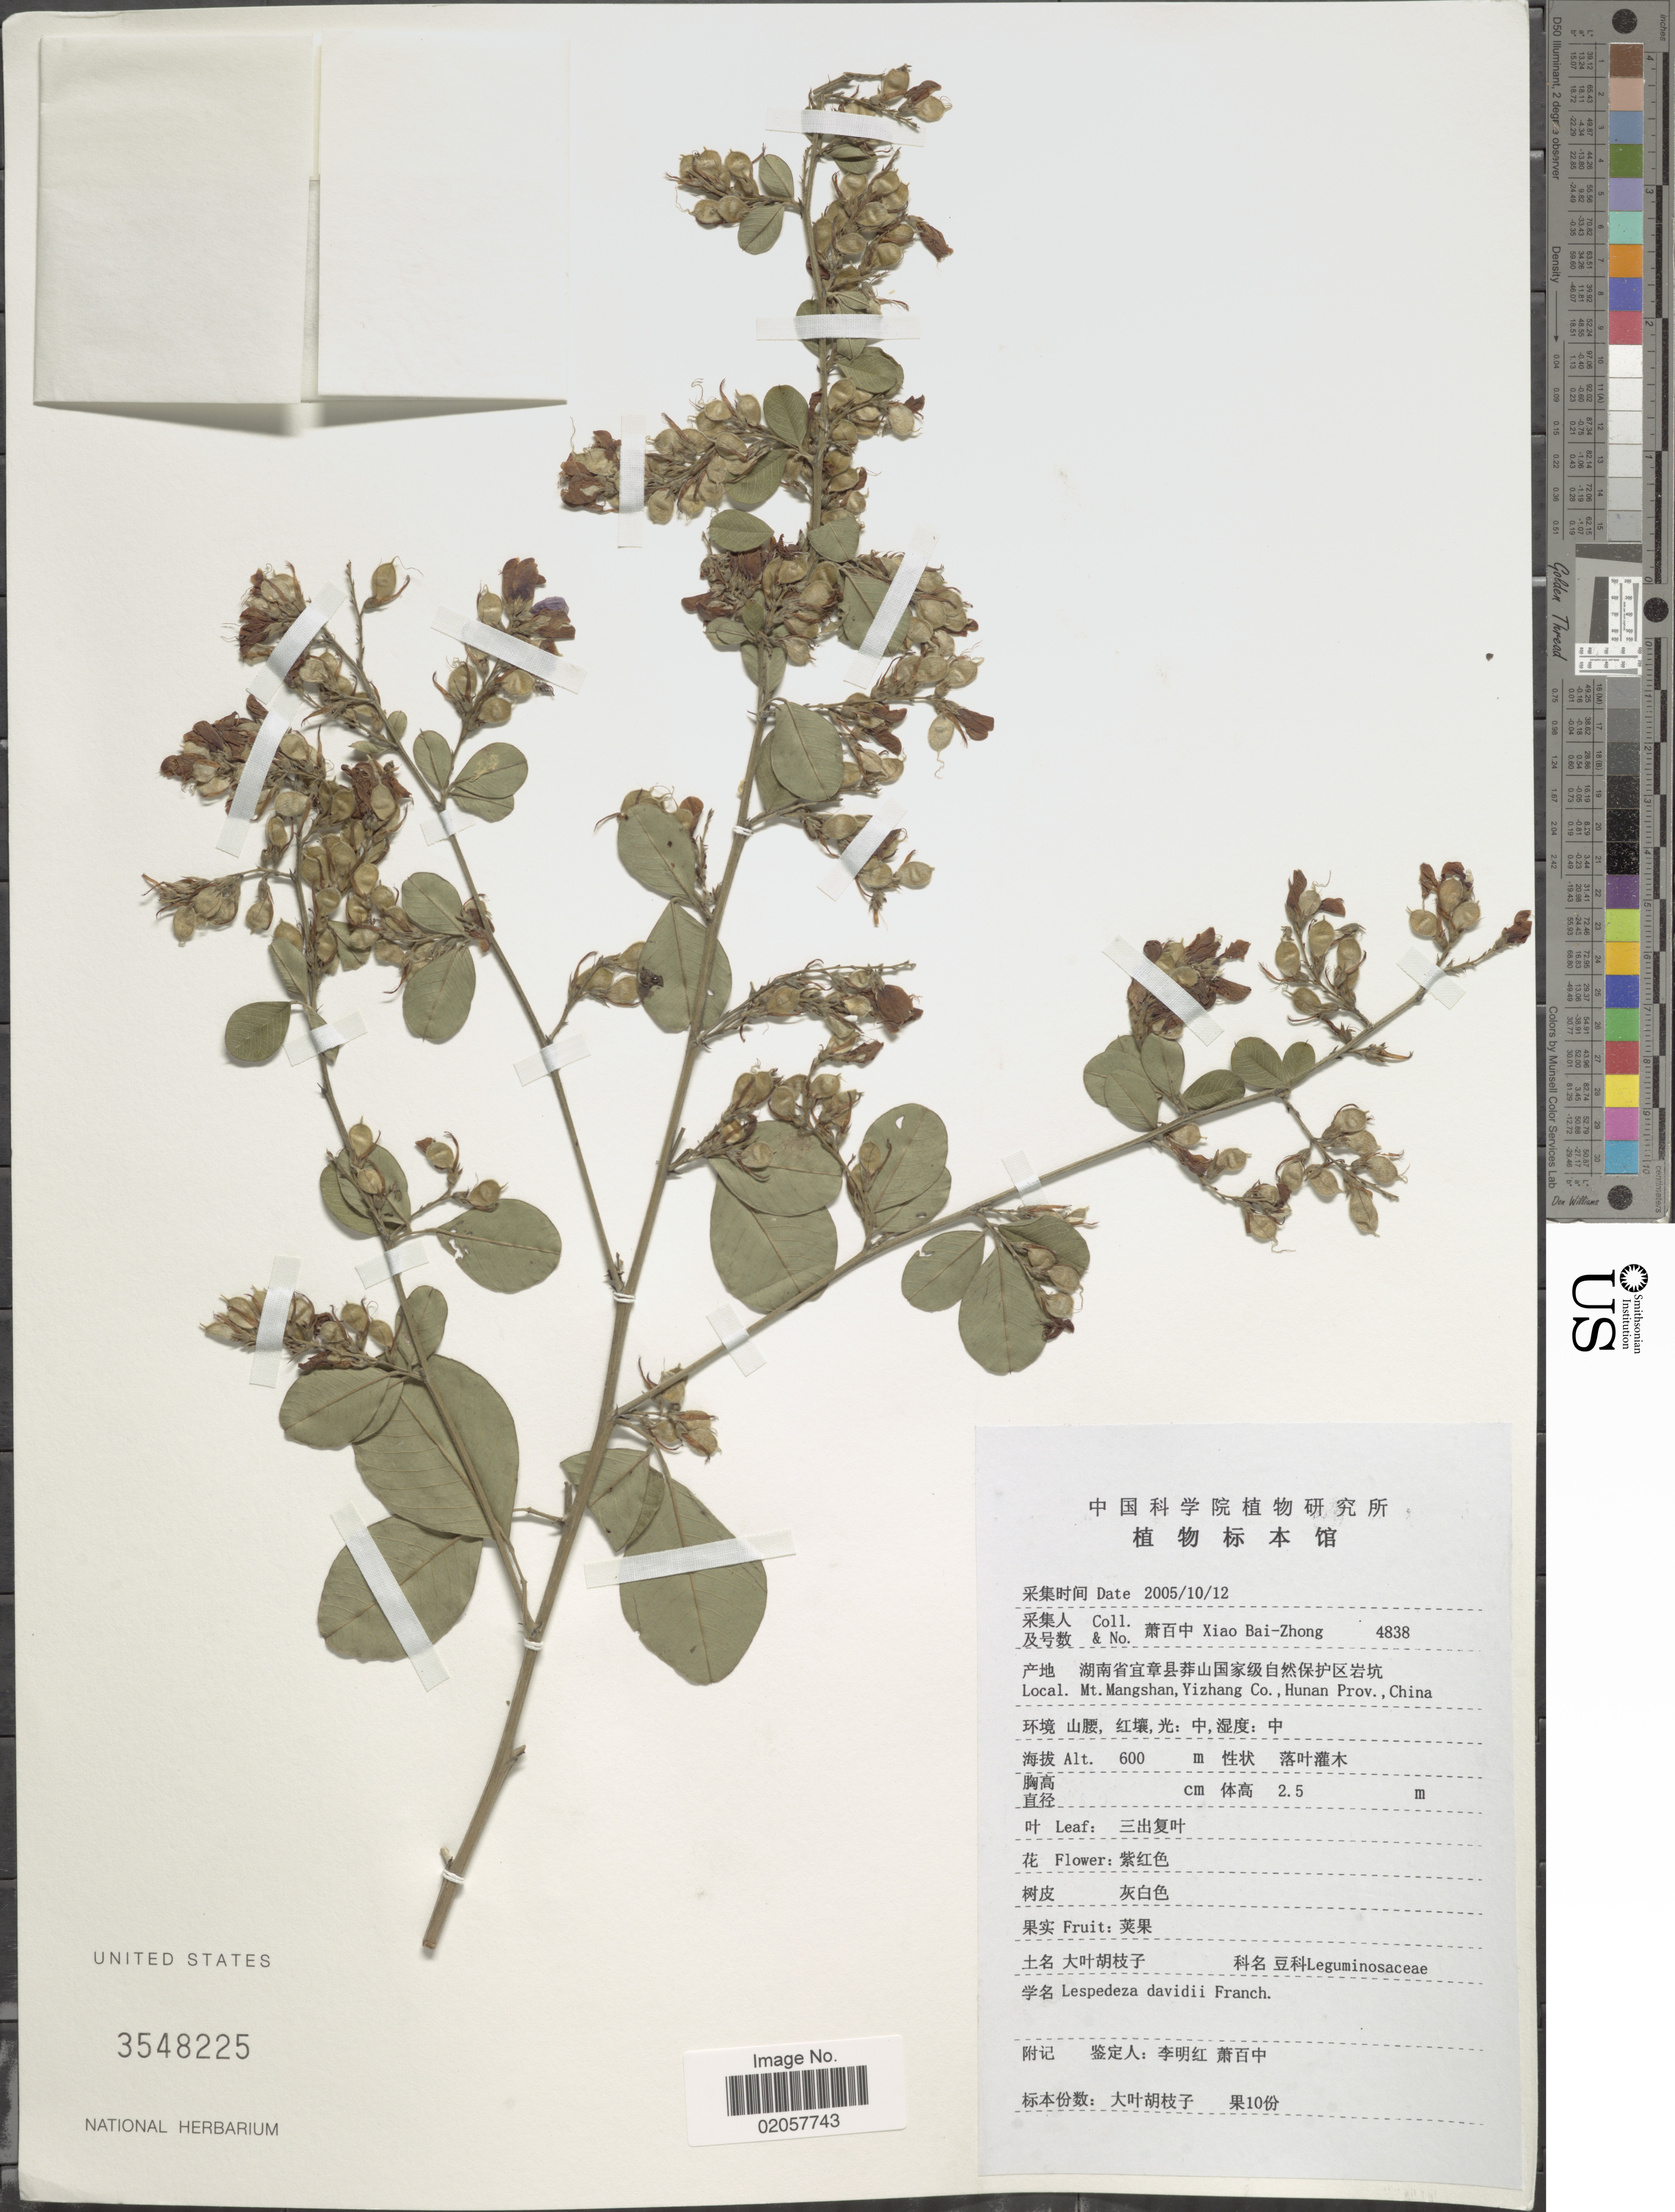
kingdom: Plantae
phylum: Tracheophyta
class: Magnoliopsida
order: Fabales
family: Fabaceae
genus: Lespedeza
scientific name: Lespedeza davidii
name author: Franch.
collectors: B. Z. Xiao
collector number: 4838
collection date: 2005-10-12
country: China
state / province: Hunan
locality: Mt. Mangshan, Yizhang Co.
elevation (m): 600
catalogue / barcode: US 3548225